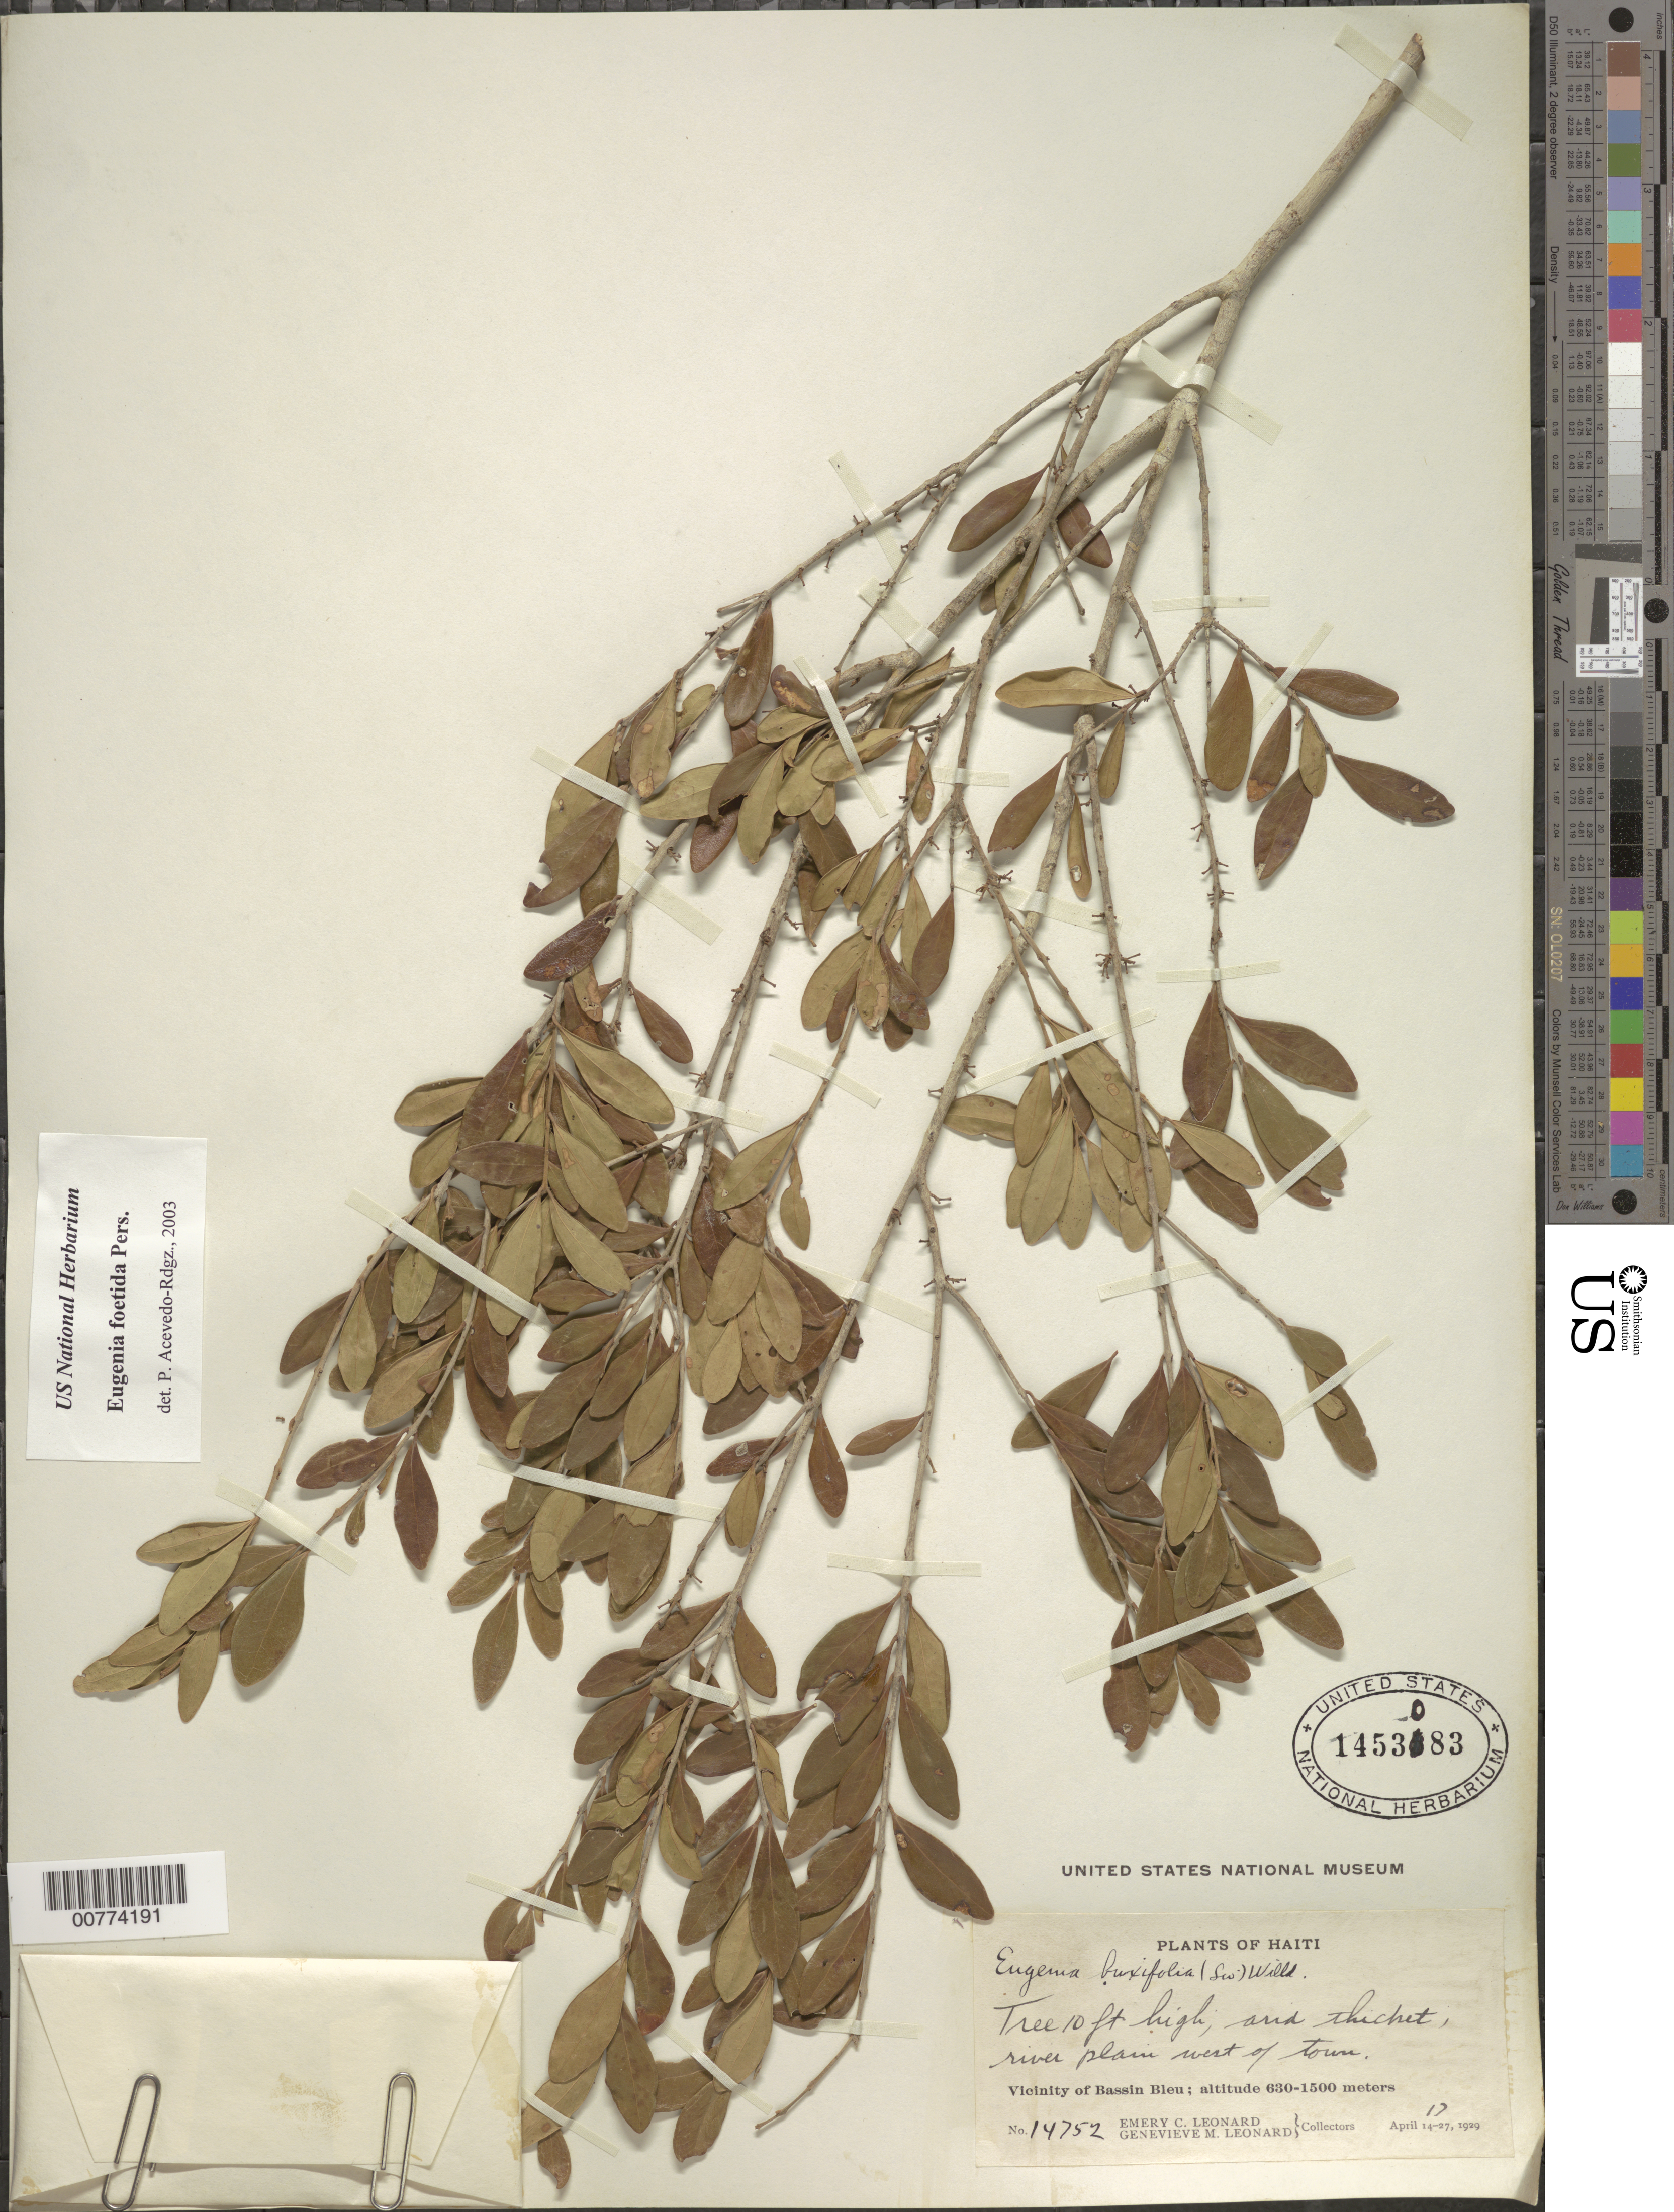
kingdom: Plantae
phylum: Tracheophyta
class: Magnoliopsida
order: Myrtales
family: Myrtaceae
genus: Eugenia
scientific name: Eugenia foetida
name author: Pers.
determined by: Acevedo-Rodríguez, P., (BOT), Smithsonian Institution - National Museum of Natural History (UNITED STATES)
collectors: E. C. Leonard & G. M. Leonard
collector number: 14752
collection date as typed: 17 Apr 1929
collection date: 1929-04-17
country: Haiti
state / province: Nord-Ouest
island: Hispaniola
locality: Vicinity of Bassin Bleu, river plain west of town.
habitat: Arid thicket.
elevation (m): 630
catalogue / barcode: US 1453083